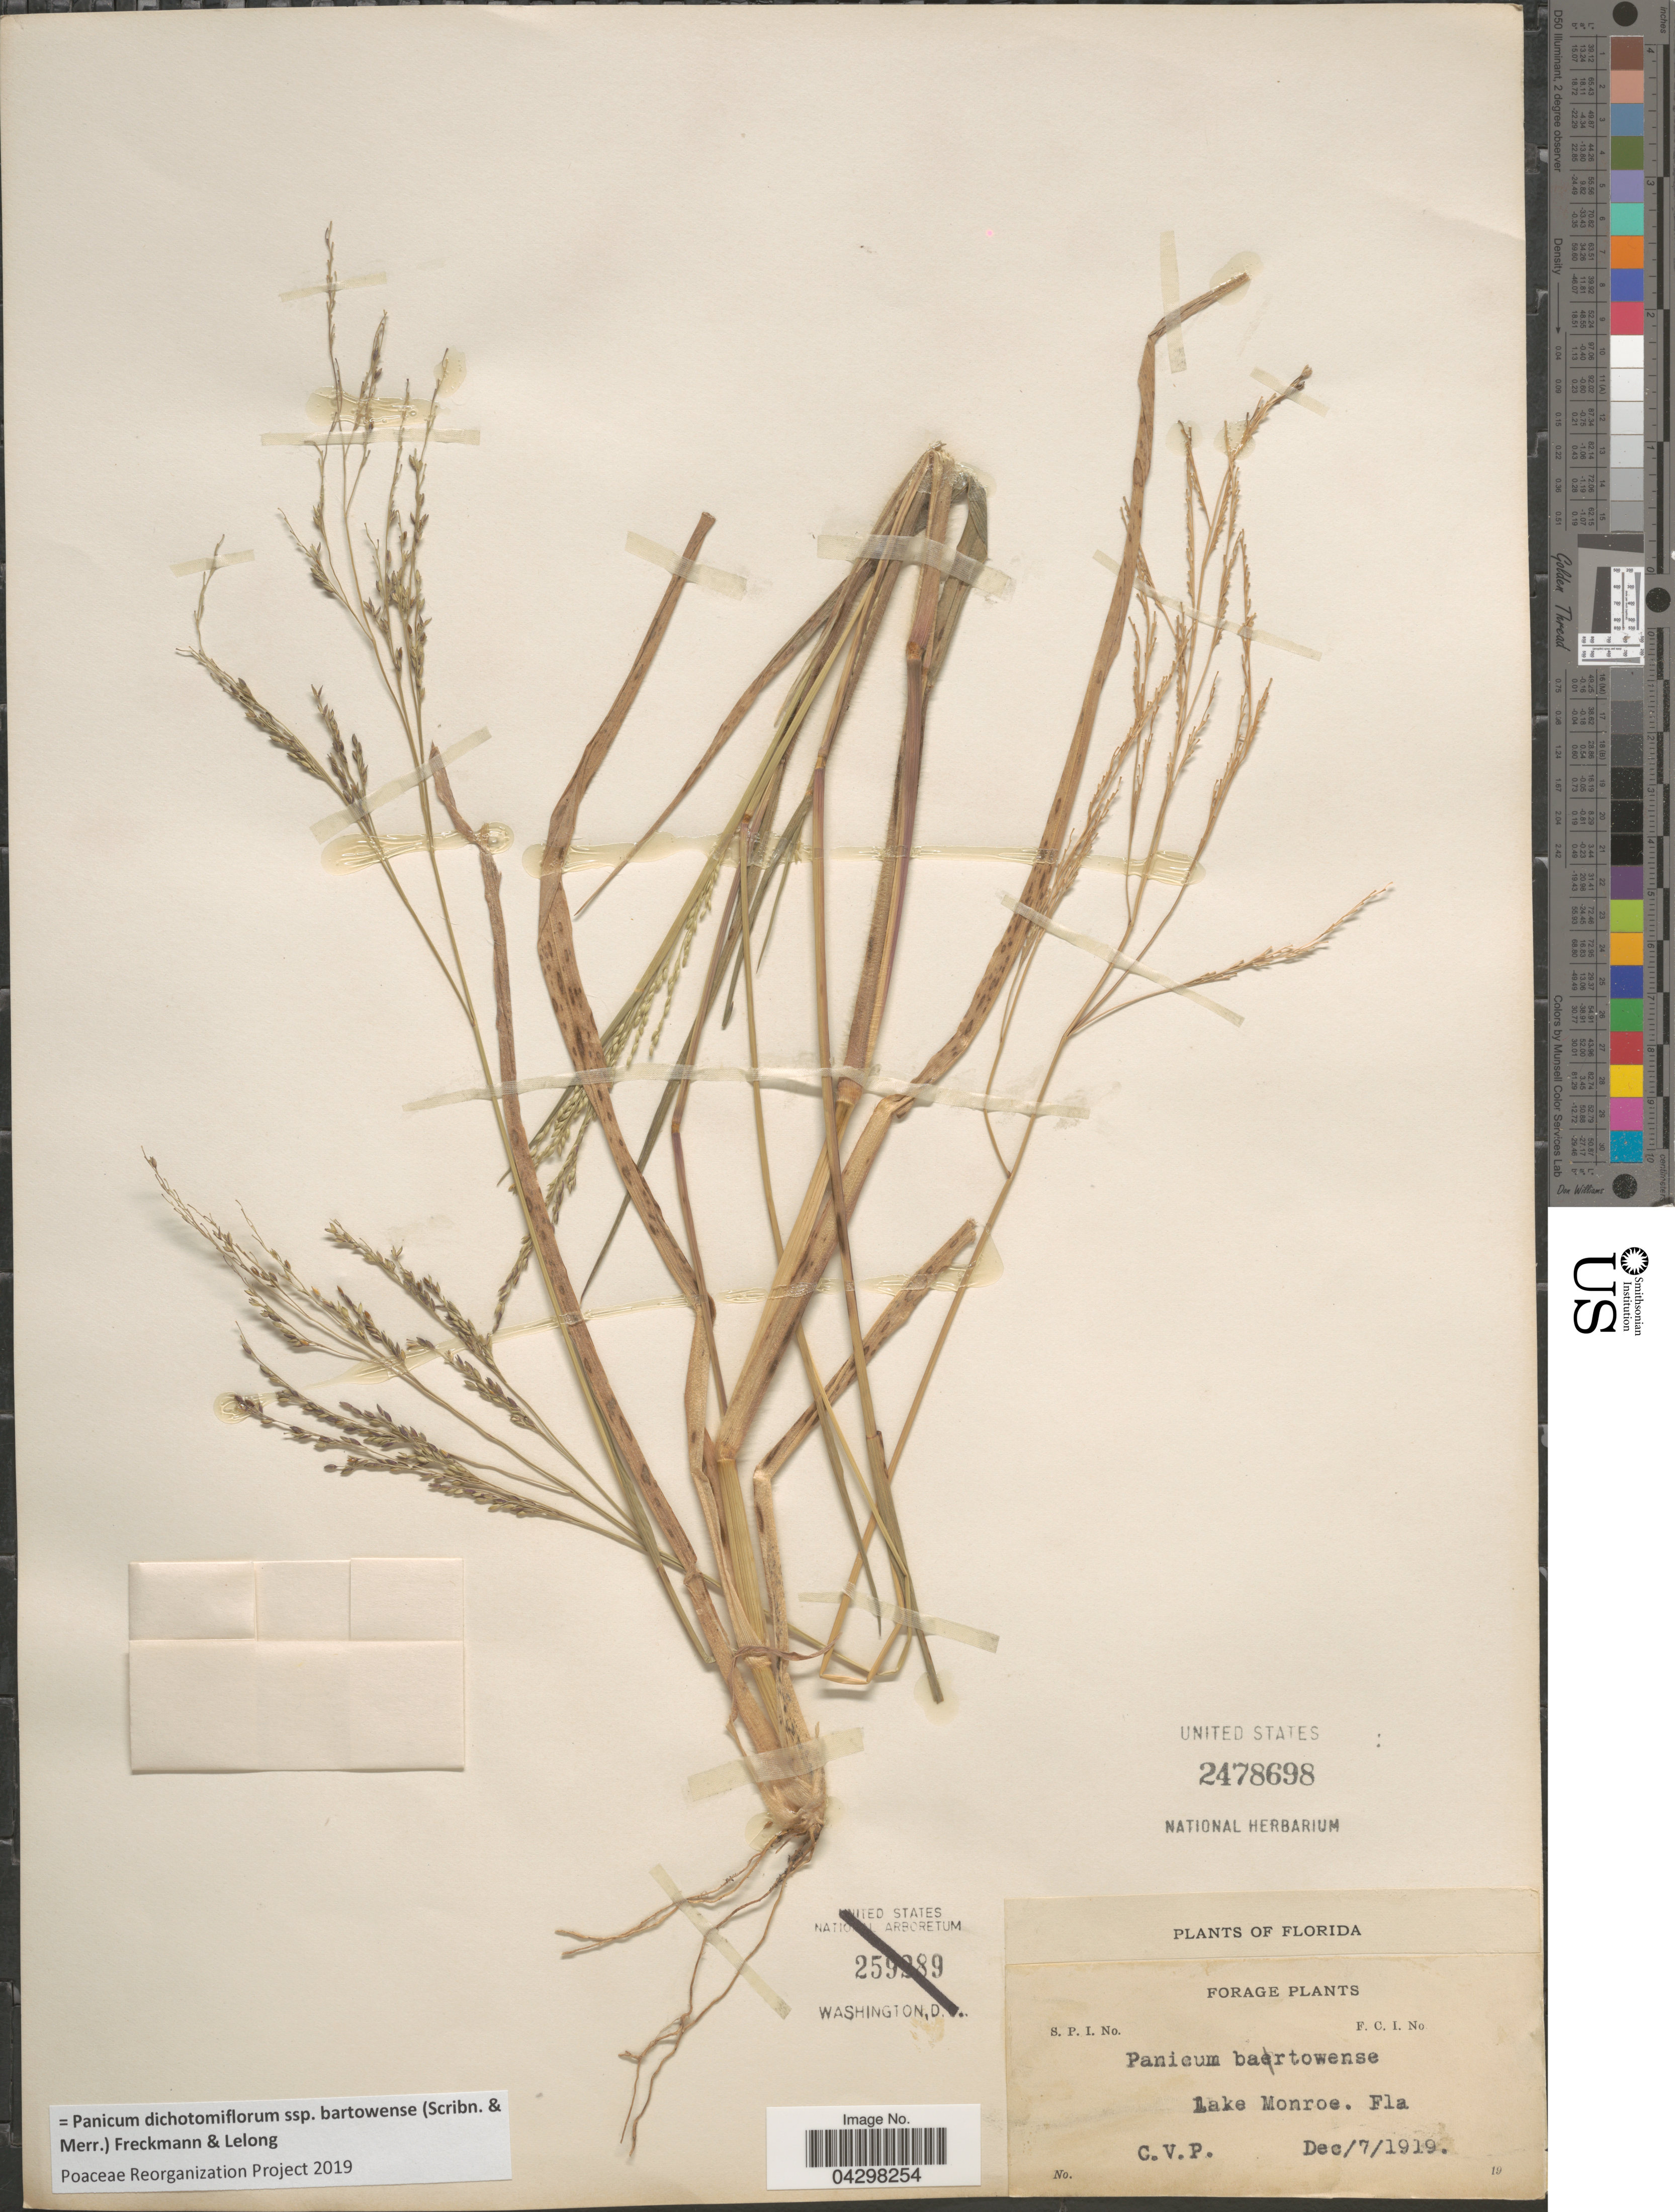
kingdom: Plantae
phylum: Tracheophyta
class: Liliopsida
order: Poales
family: Poaceae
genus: Panicum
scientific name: Panicum dichotomiflorum subsp. bartowense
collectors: C. V. P.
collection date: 1919-12-07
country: United States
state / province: Florida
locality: Lake Monroe.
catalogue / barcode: US 2478698